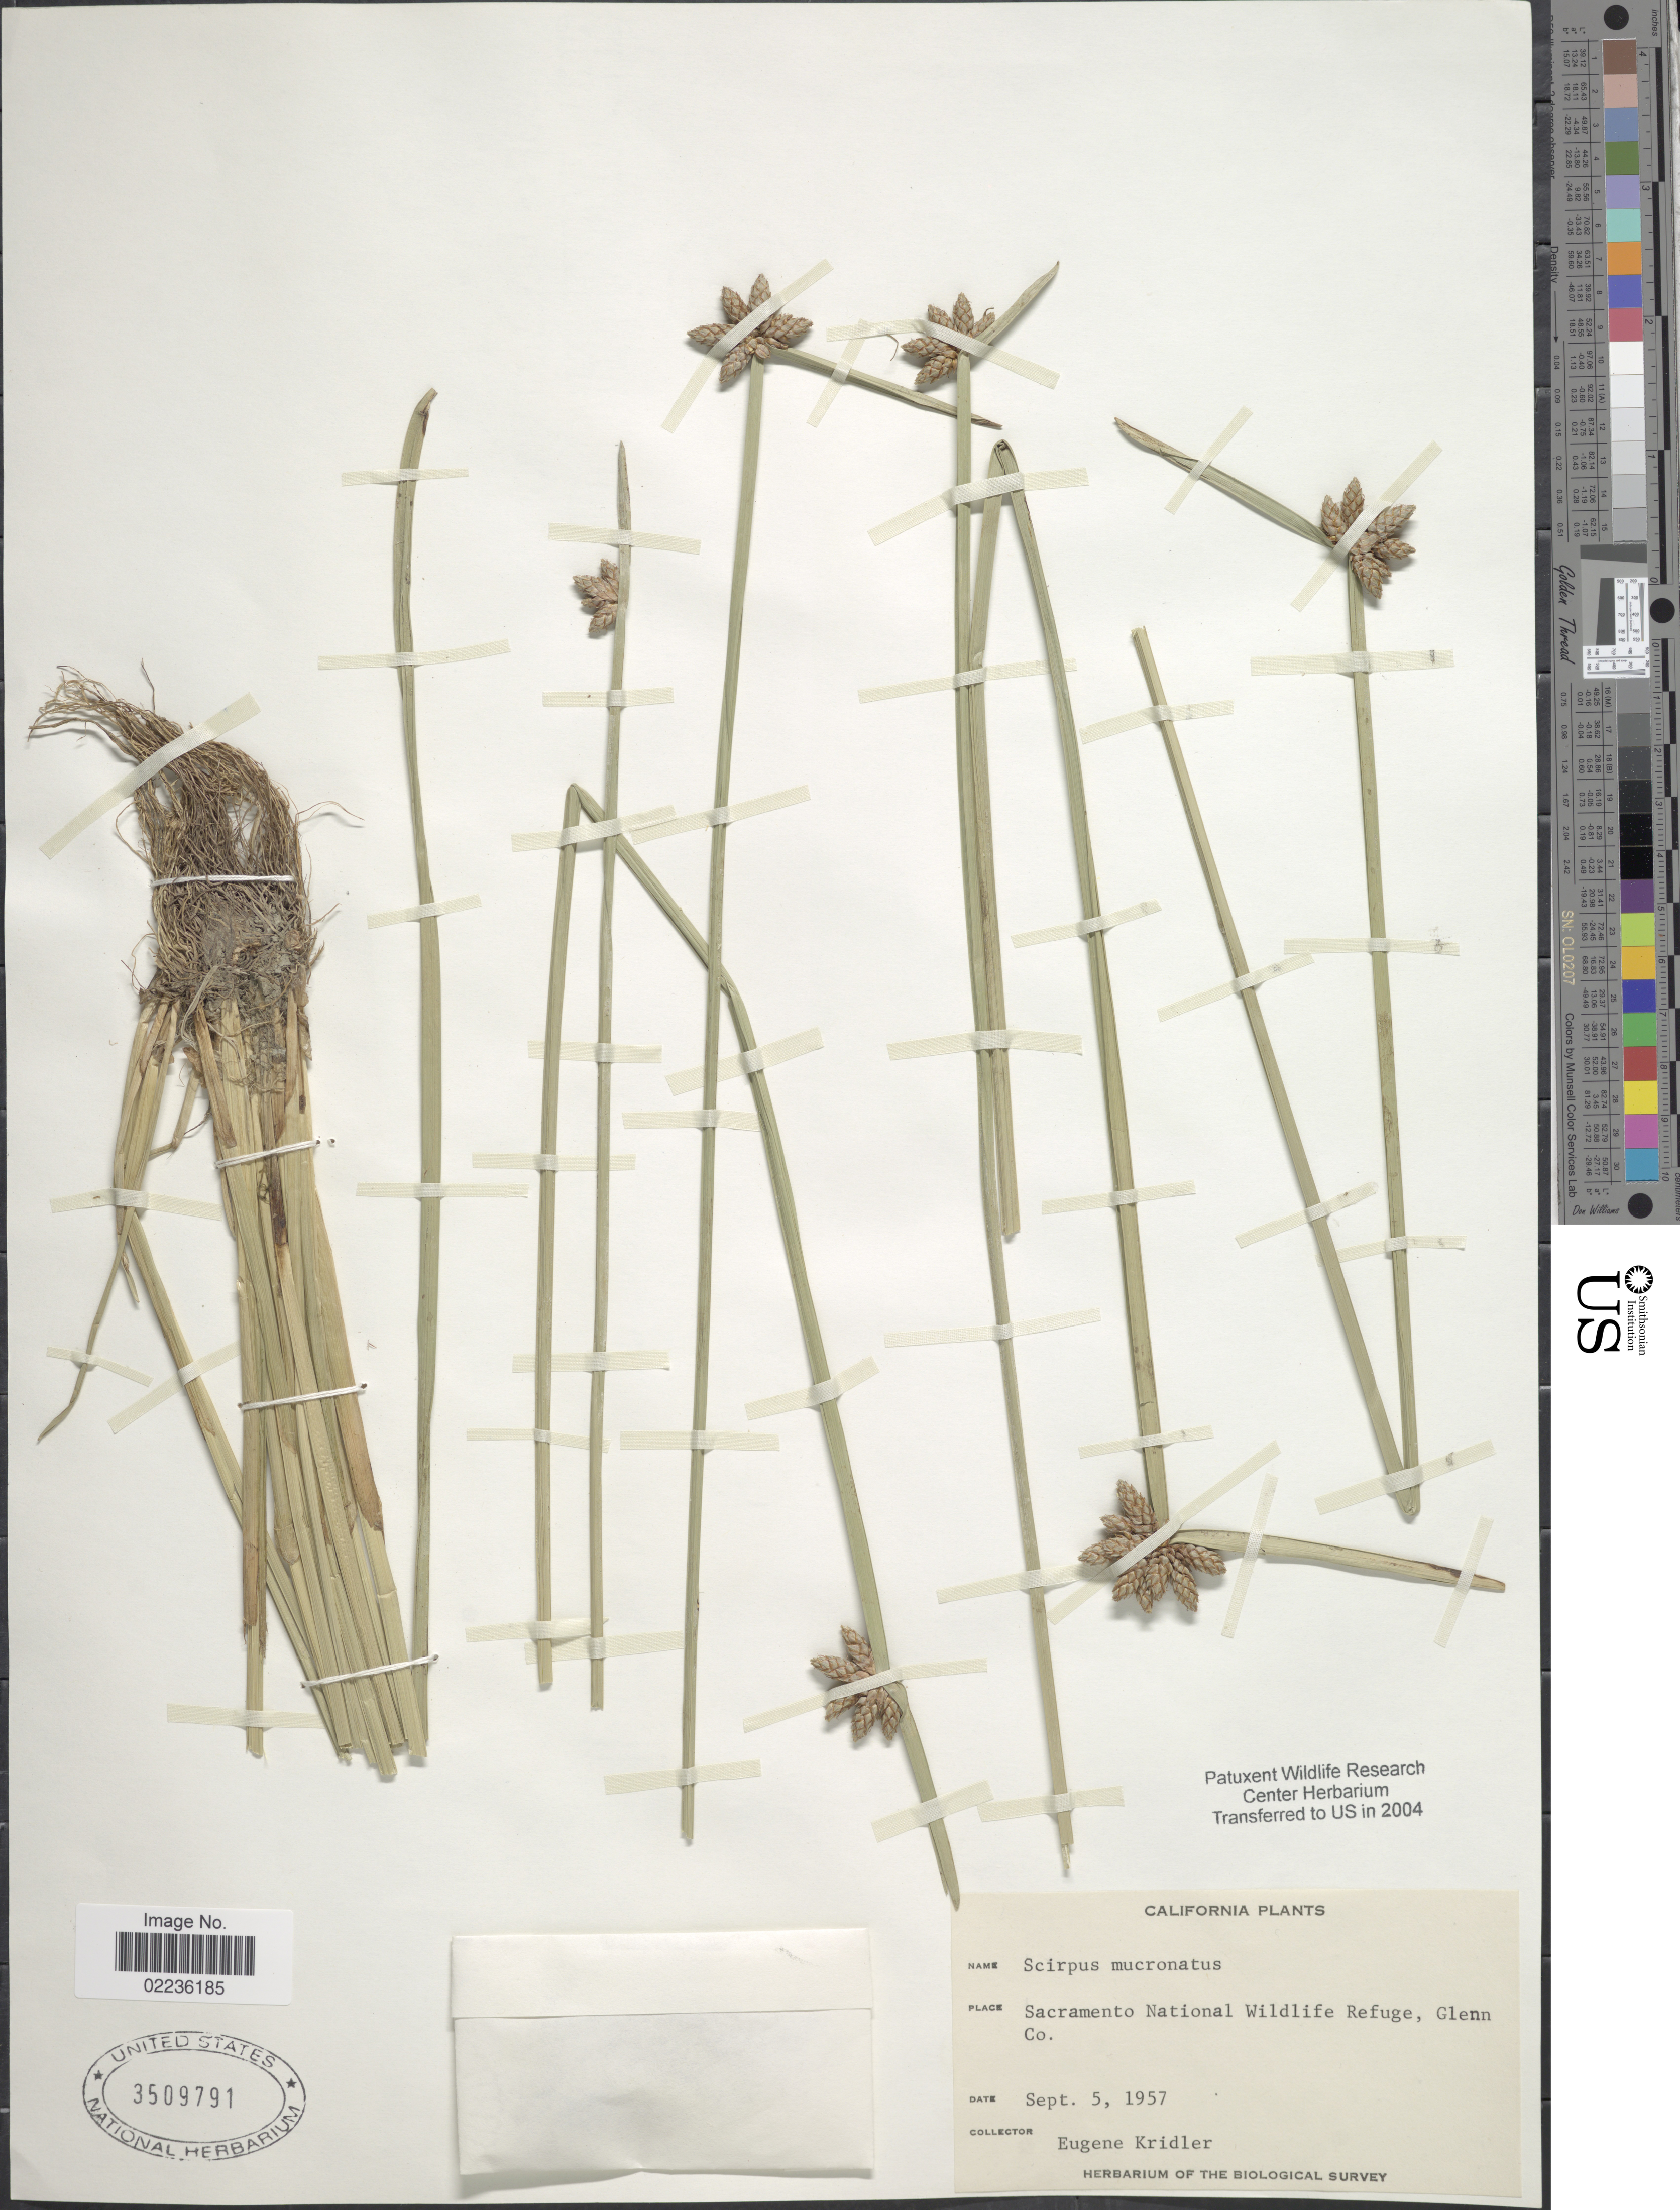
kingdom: Plantae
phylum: Tracheophyta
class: Liliopsida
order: Poales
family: Cyperaceae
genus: Schoenoplectus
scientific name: Schoenoplectus mucronatus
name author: (L.) Palla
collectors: E. Kridler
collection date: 1957-09-05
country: United States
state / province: California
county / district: Sacramento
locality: Sacramento National Wildlife Refuge, Glenn Co.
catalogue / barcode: US 3509791